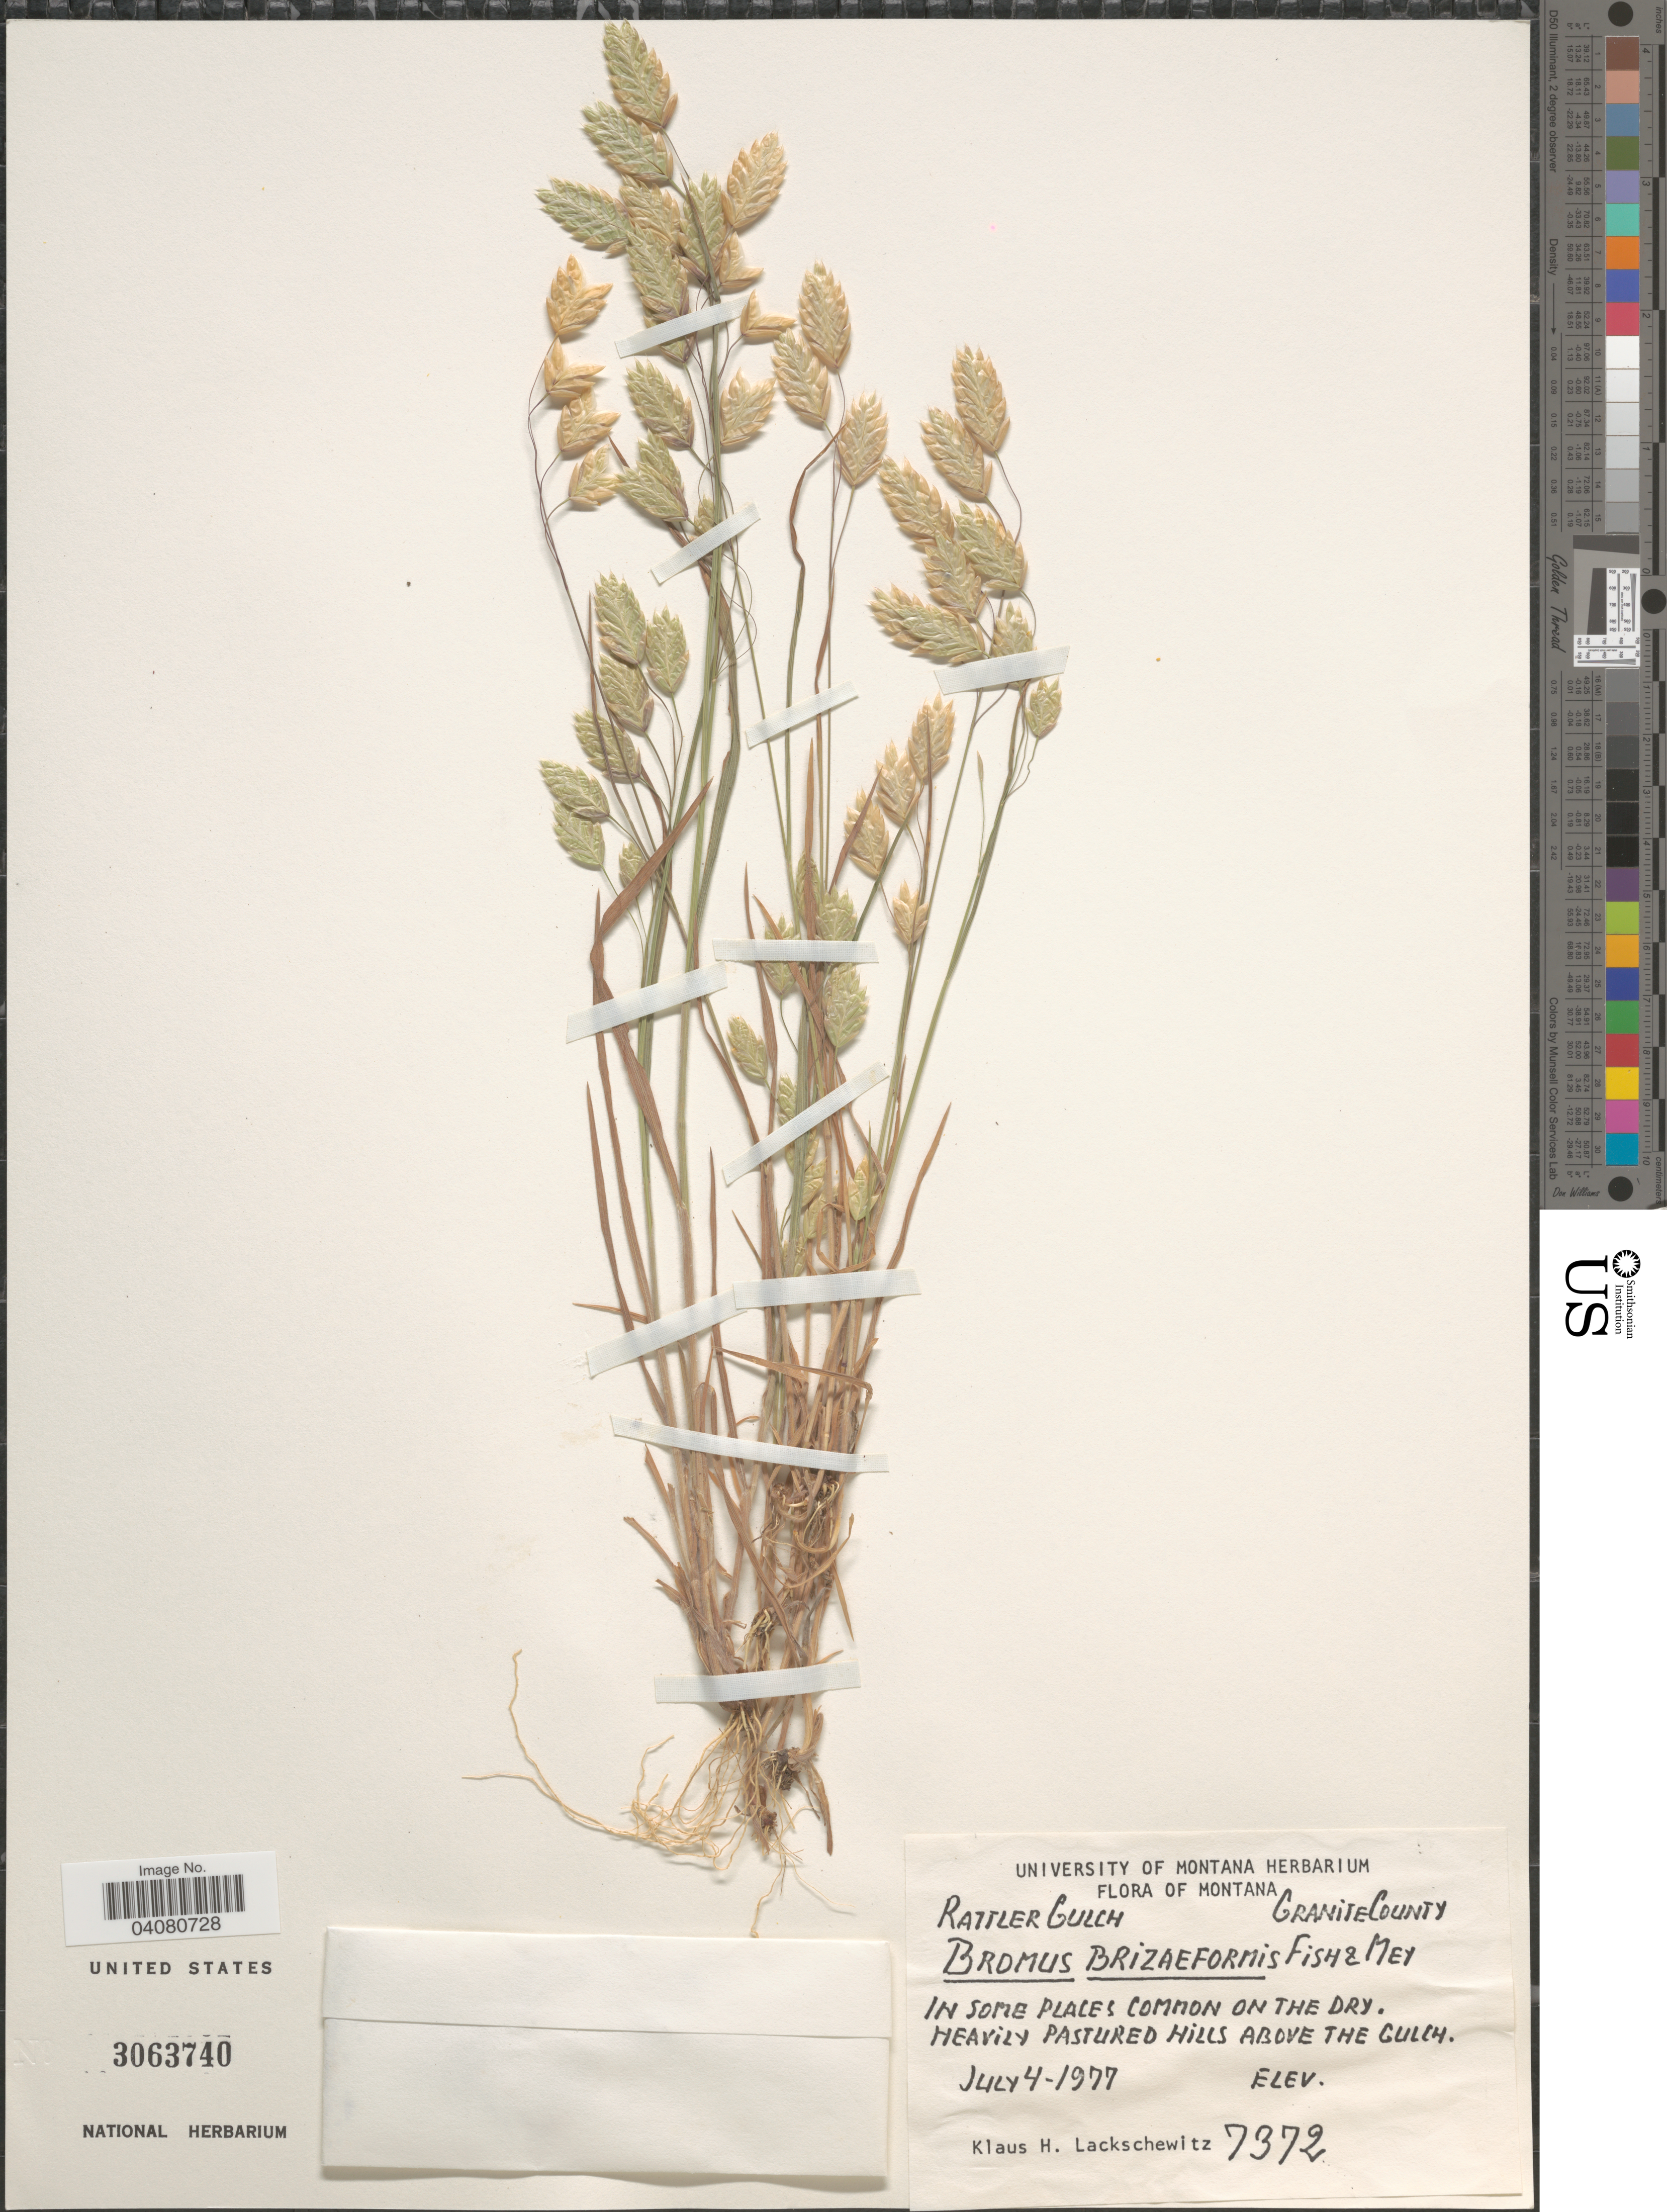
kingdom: Plantae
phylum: Tracheophyta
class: Liliopsida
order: Poales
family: Poaceae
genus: Bromus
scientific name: Bromus briziformis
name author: Fisch. & C.A. Mey.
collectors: K. Lackschewitz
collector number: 7372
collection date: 1977-07-04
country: United States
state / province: Montana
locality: Rattler Gulch. Granite County. In some places common on the dry. Heavily pastured hills above the Gulch.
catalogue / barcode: US 3063740